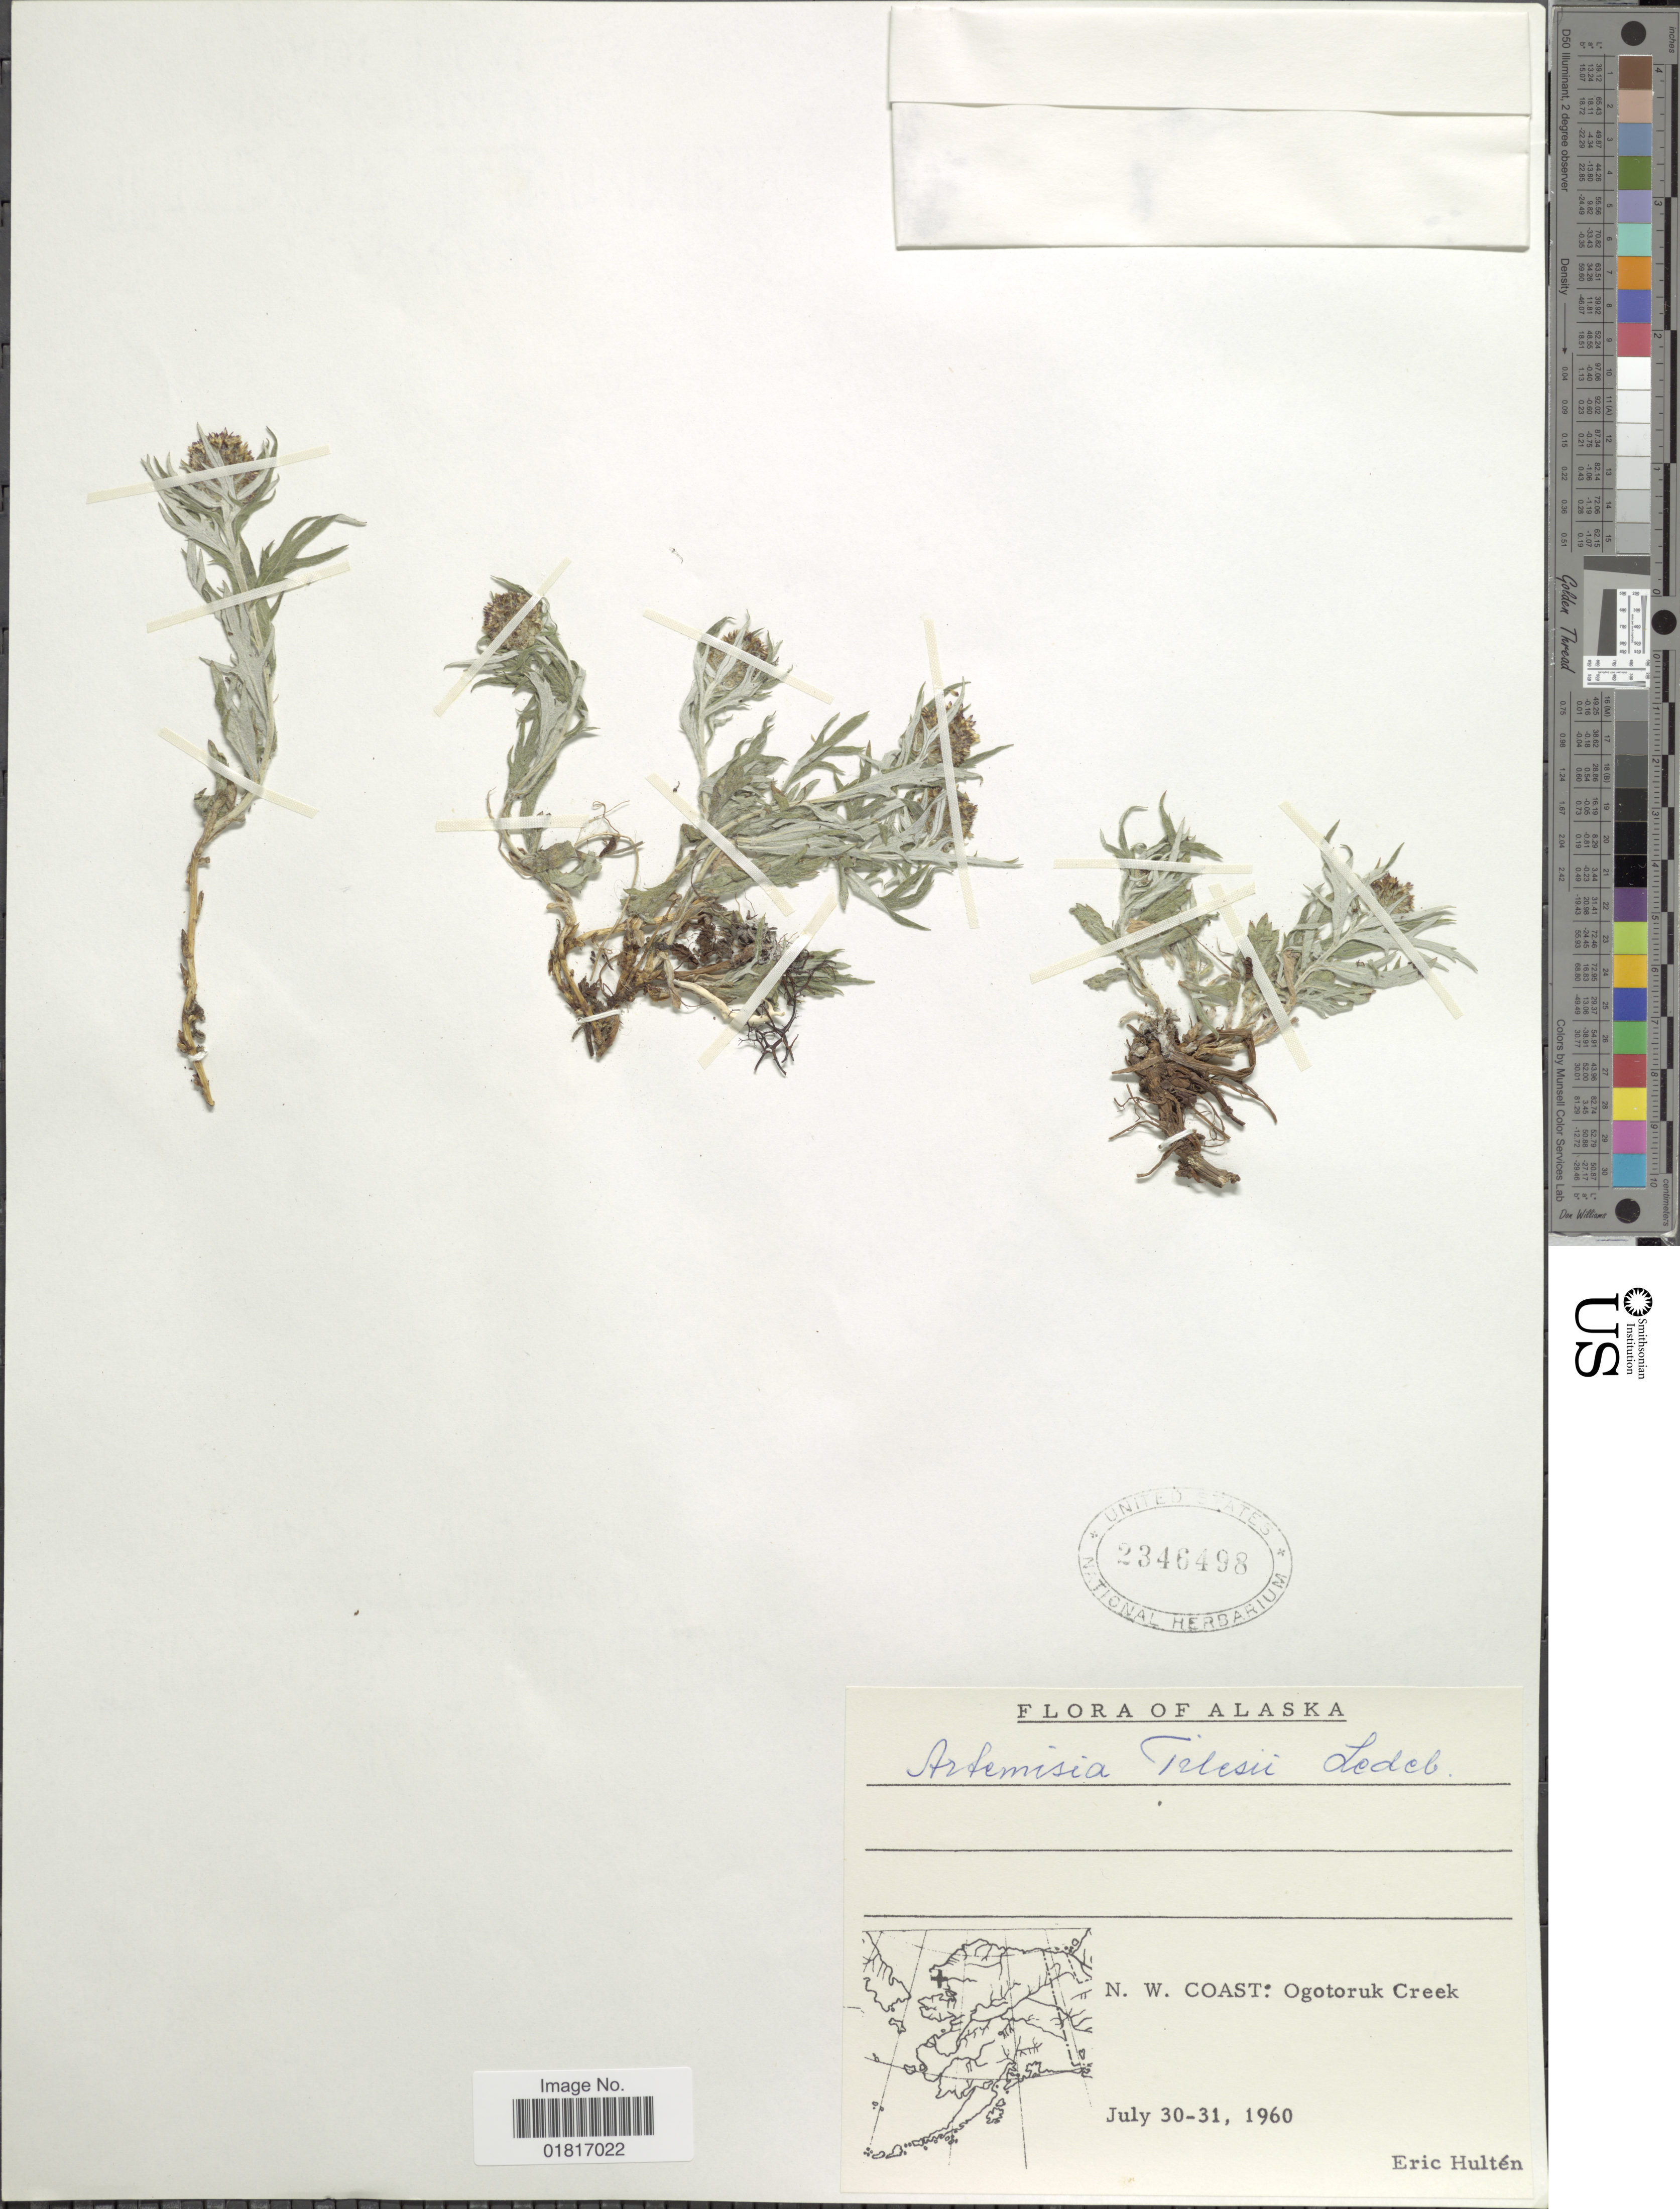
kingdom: Plantae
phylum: Tracheophyta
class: Magnoliopsida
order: Asterales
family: Asteraceae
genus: Artemisia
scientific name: Artemisia tilesii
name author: Ledeb.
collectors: E. G. Hultén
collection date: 1960-07-30/1960-07-31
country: United States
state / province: Alaska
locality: N.W. Coast: Ogotoruk Creek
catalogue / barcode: US 2346498